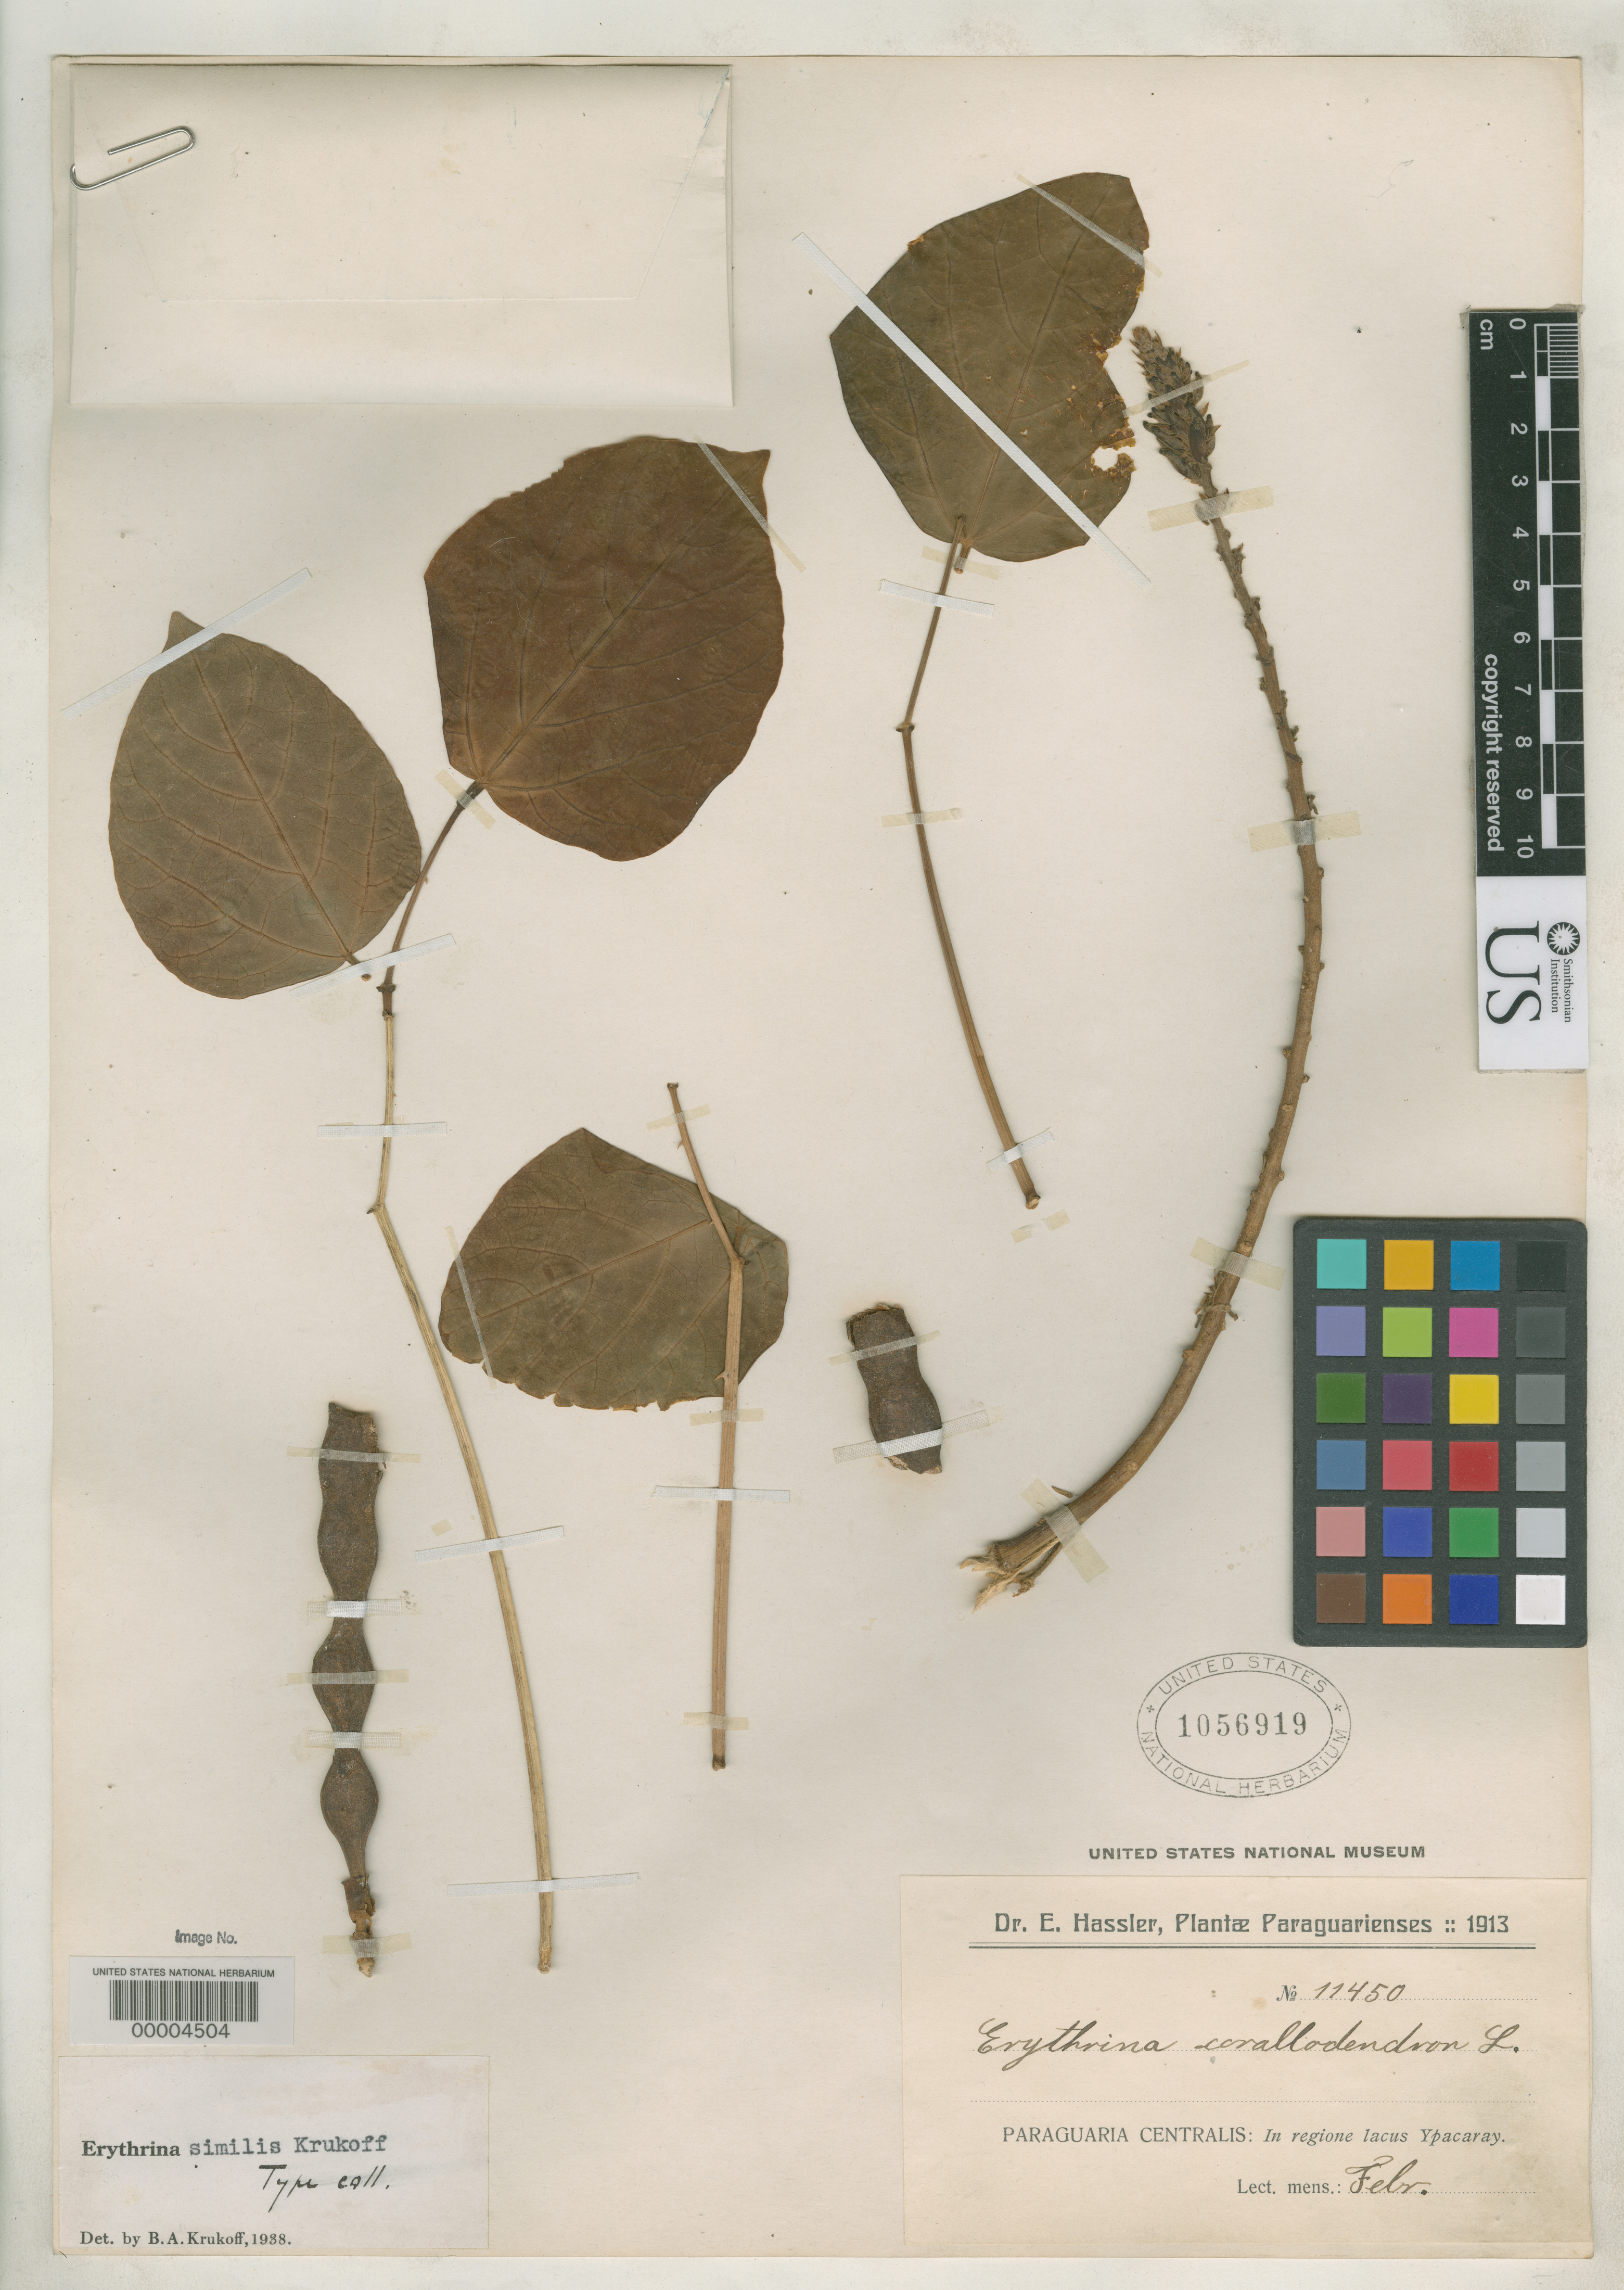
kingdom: Plantae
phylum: Tracheophyta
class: Magnoliopsida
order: Fabales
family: Fabaceae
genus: Erythrina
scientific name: Erythrina similis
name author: Krukoff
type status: Isotype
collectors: E. Hassler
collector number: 11450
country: Paraguay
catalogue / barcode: US 1056919